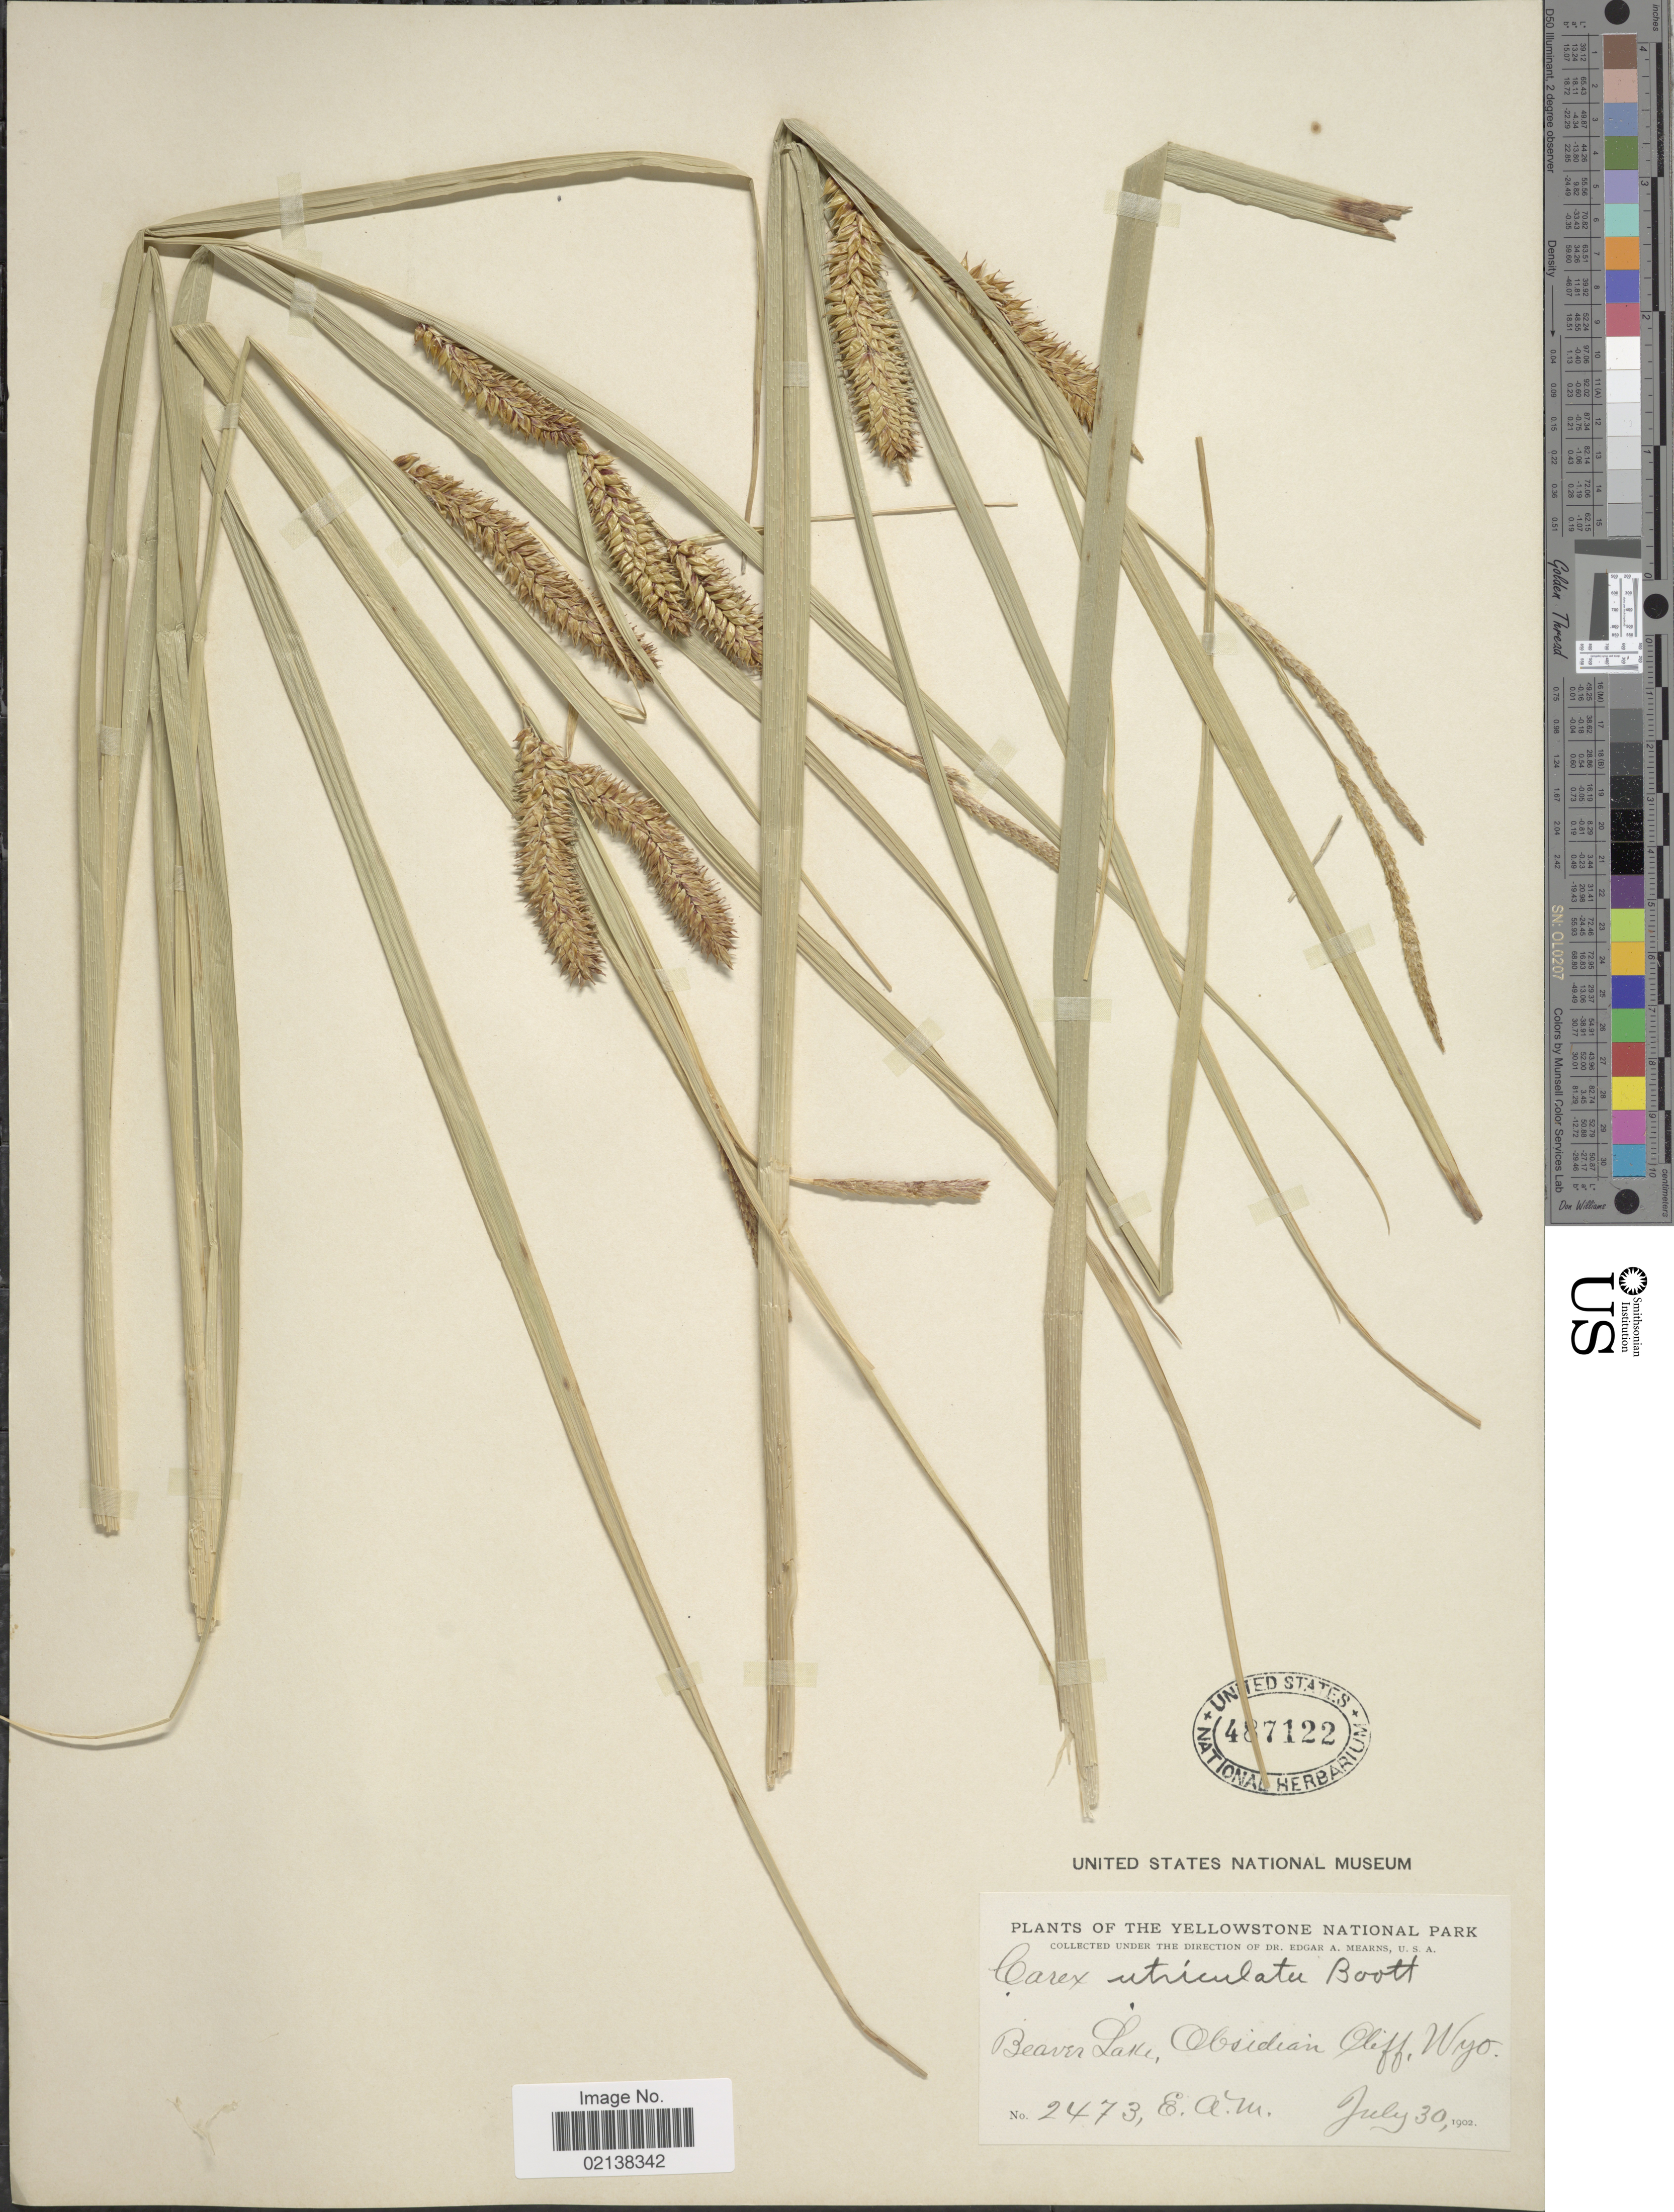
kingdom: Plantae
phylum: Tracheophyta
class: Liliopsida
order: Poales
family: Cyperaceae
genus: Carex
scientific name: Carex utriculata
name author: Boott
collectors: E. A. Mearns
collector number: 2473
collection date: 1902-07-30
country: United States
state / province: Wyoming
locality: Yellowstone National Park, Beaver Lake, Obsidian Cliff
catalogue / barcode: US 487122